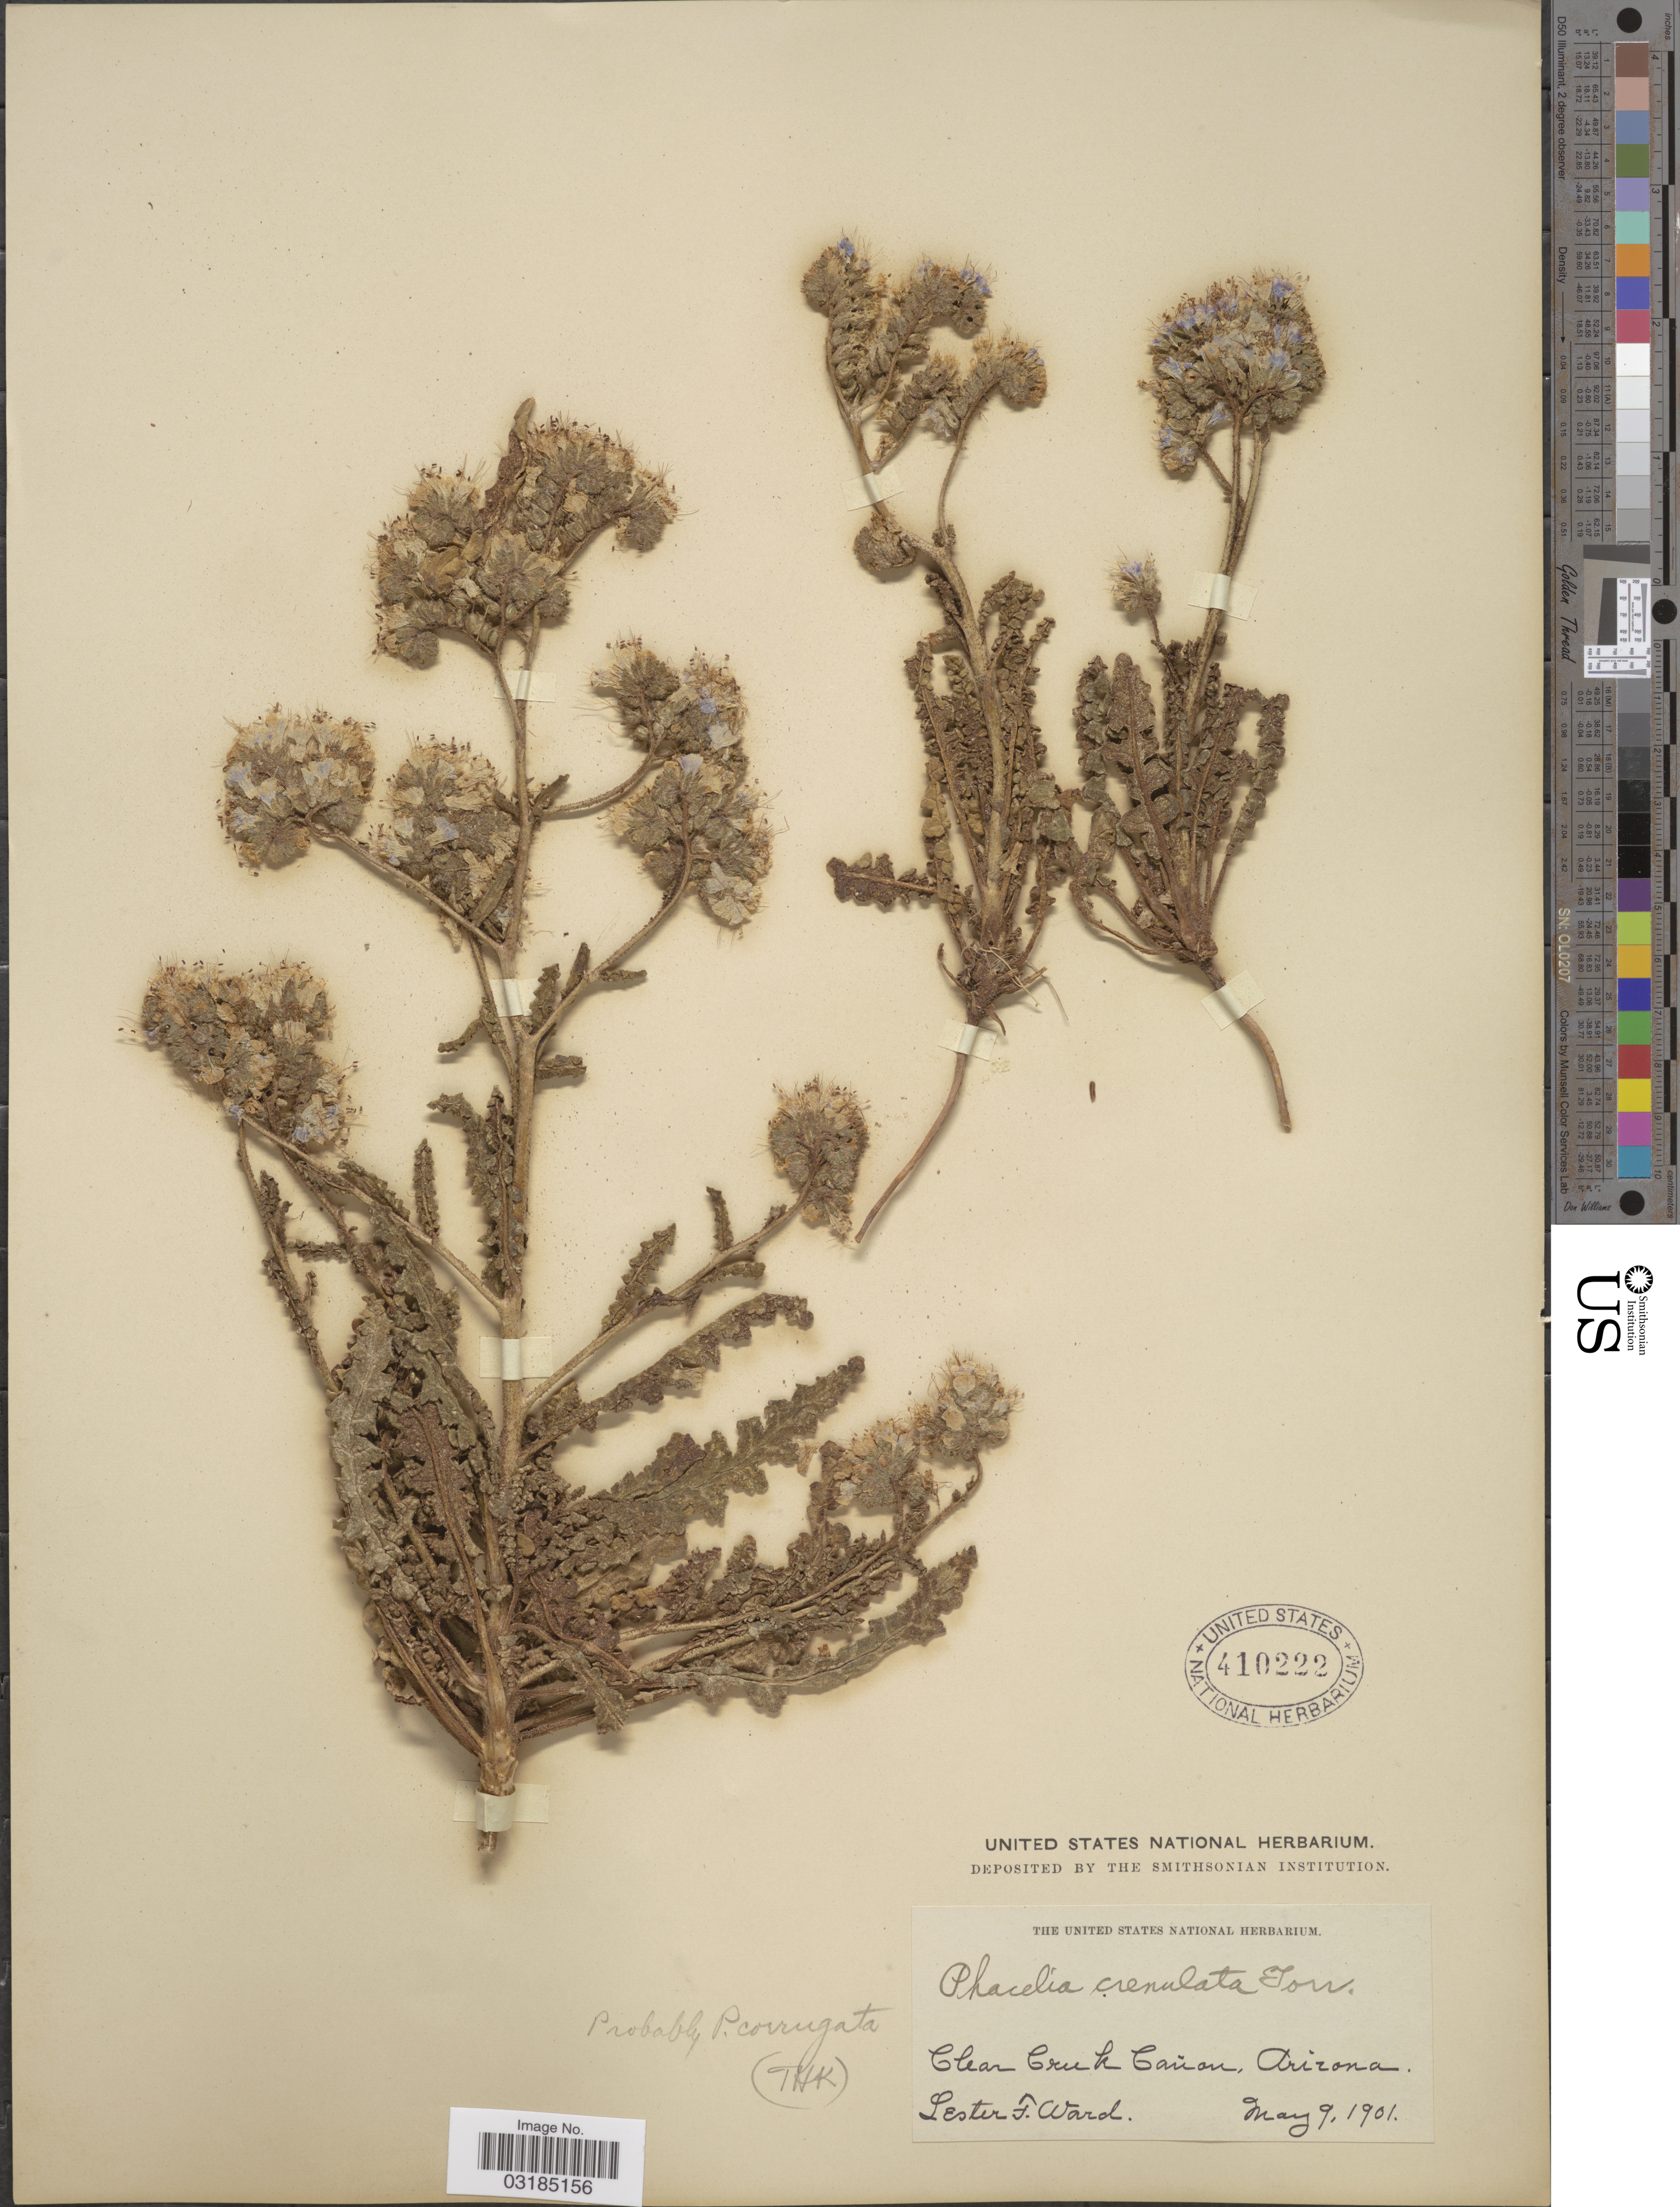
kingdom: Plantae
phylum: Tracheophyta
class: Magnoliopsida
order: Boraginales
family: Hydrophyllaceae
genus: Phacelia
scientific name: Phacelia corrugata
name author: A. Nelson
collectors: L. F. Ward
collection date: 1901-05-09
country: United States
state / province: Arizona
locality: Clear Creek Cañon.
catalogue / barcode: US 410222